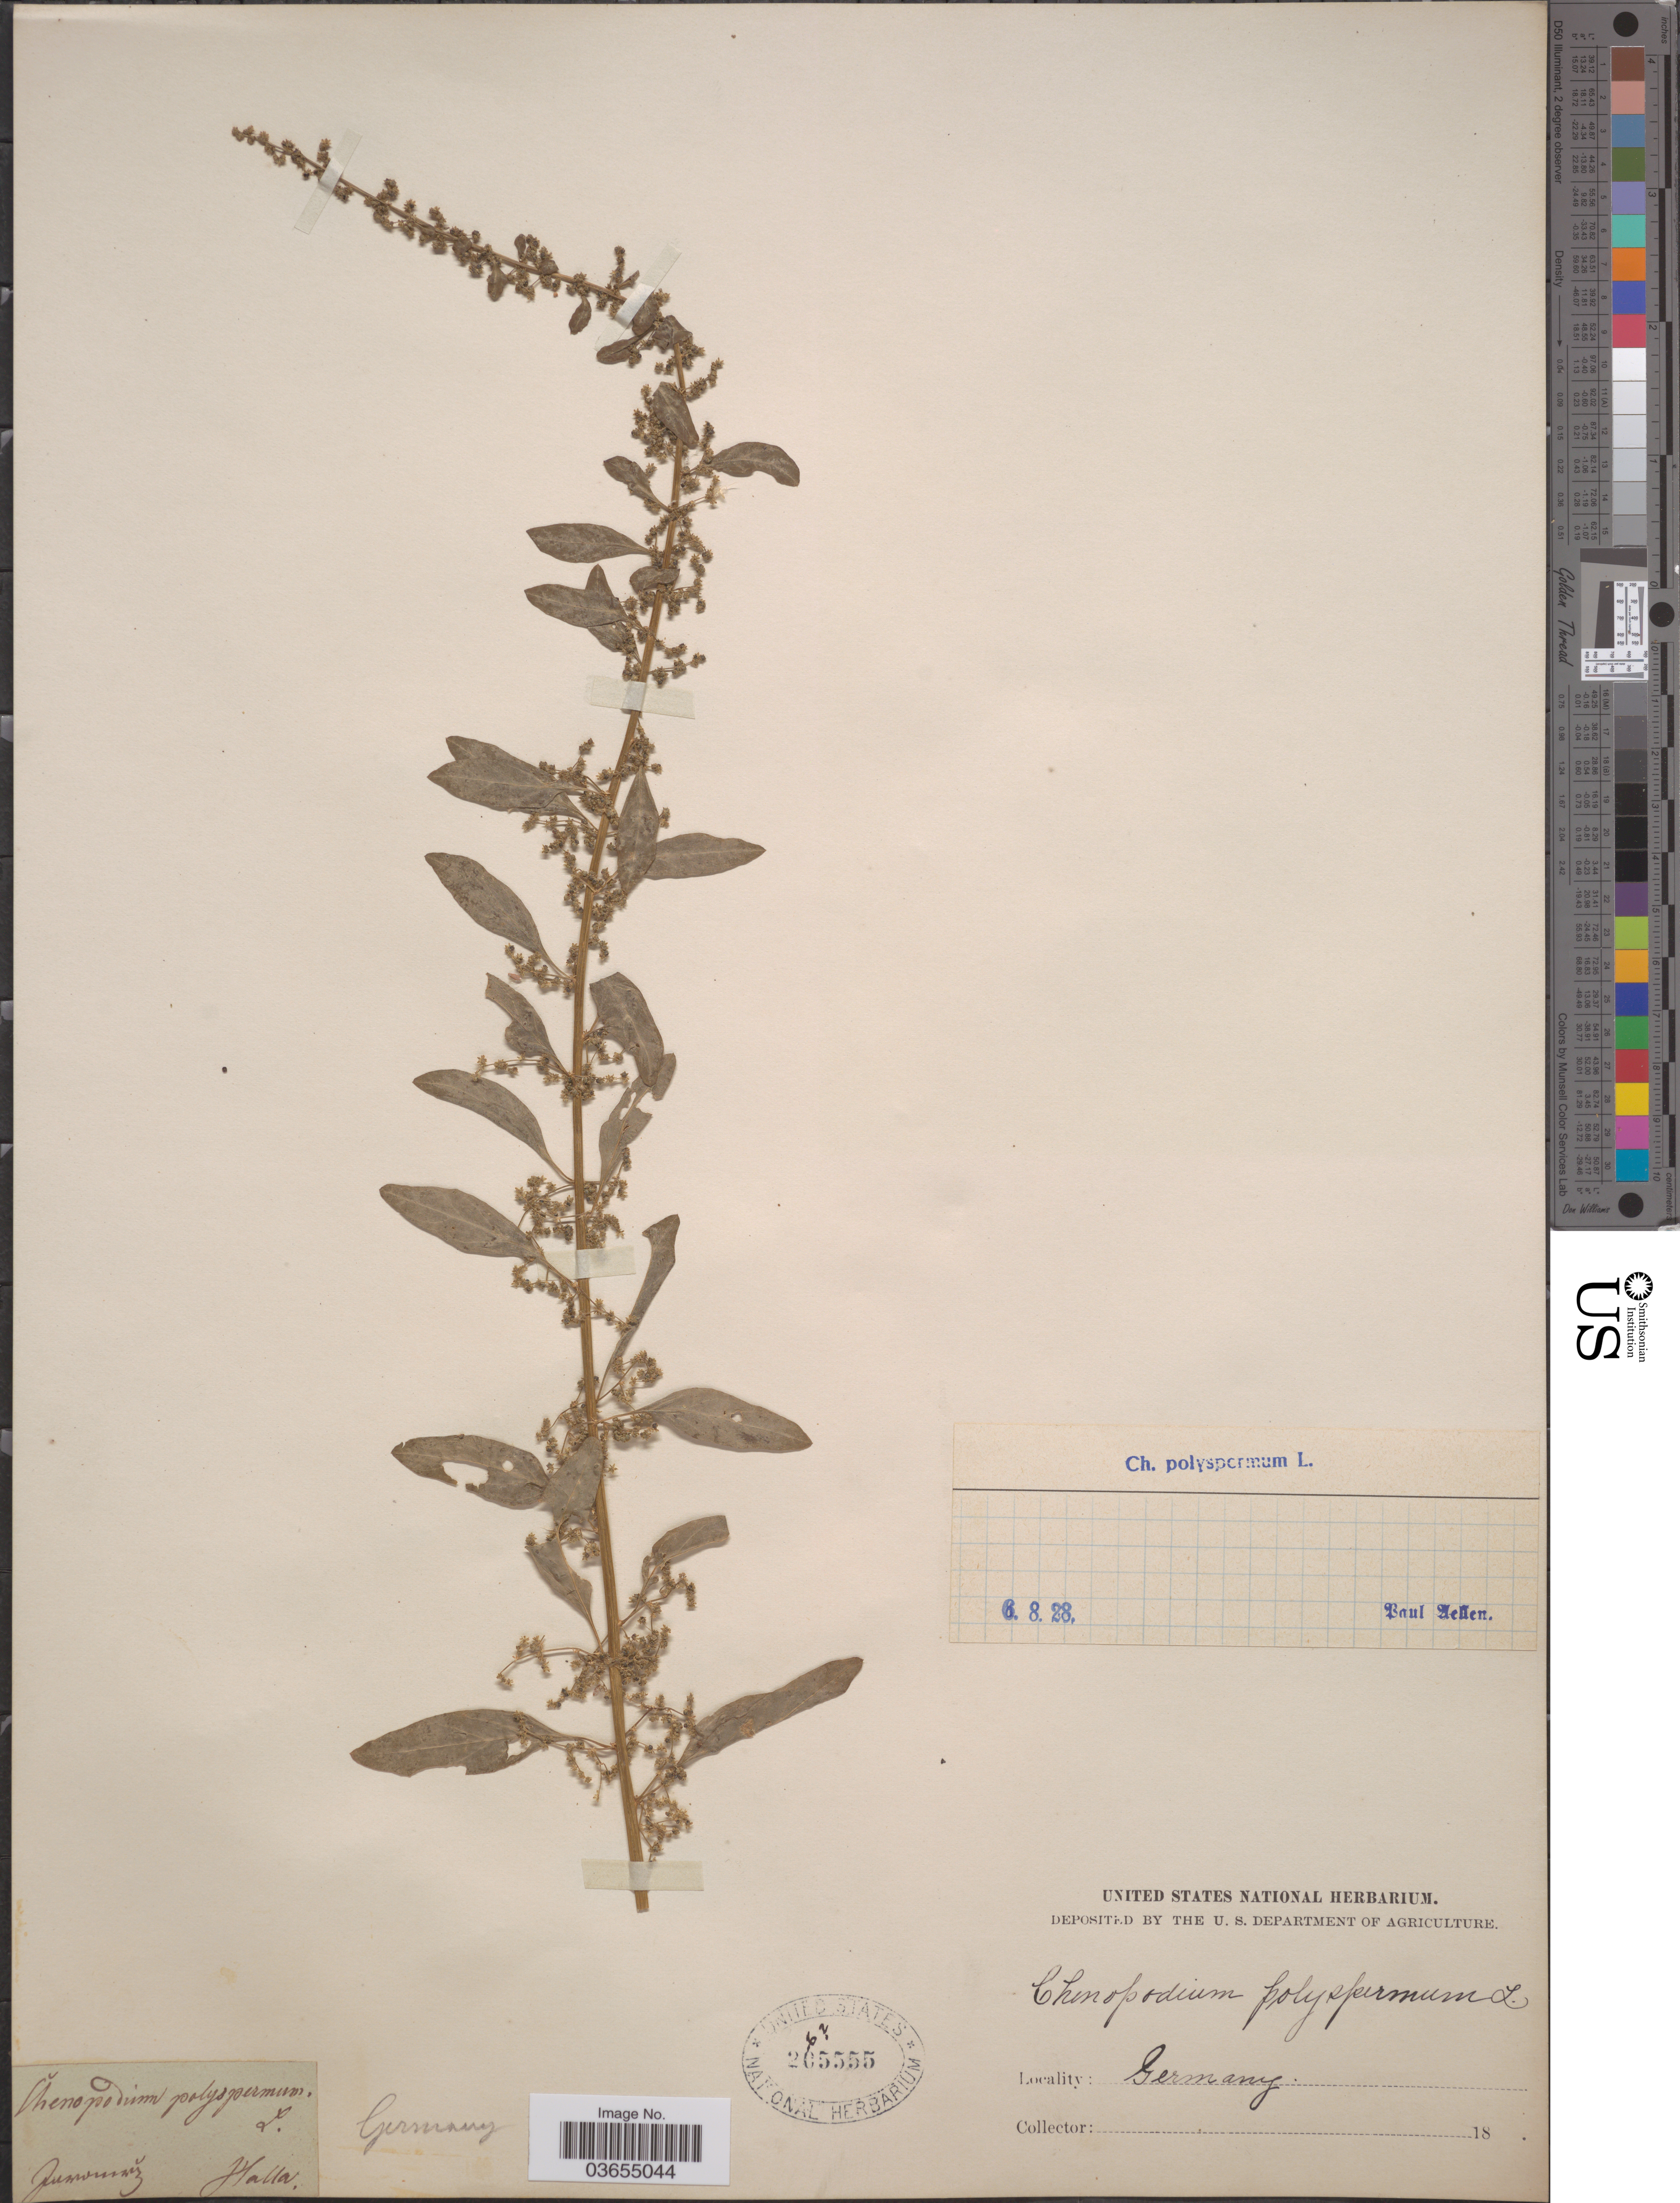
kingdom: Plantae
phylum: Tracheophyta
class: Magnoliopsida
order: Caryophyllales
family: Amaranthaceae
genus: Lipandra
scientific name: Lipandra polysperma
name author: (L.) S. Fuentes et al.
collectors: Halla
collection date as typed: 18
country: Germany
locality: Jumvunez [interpreted].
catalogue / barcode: US 265555